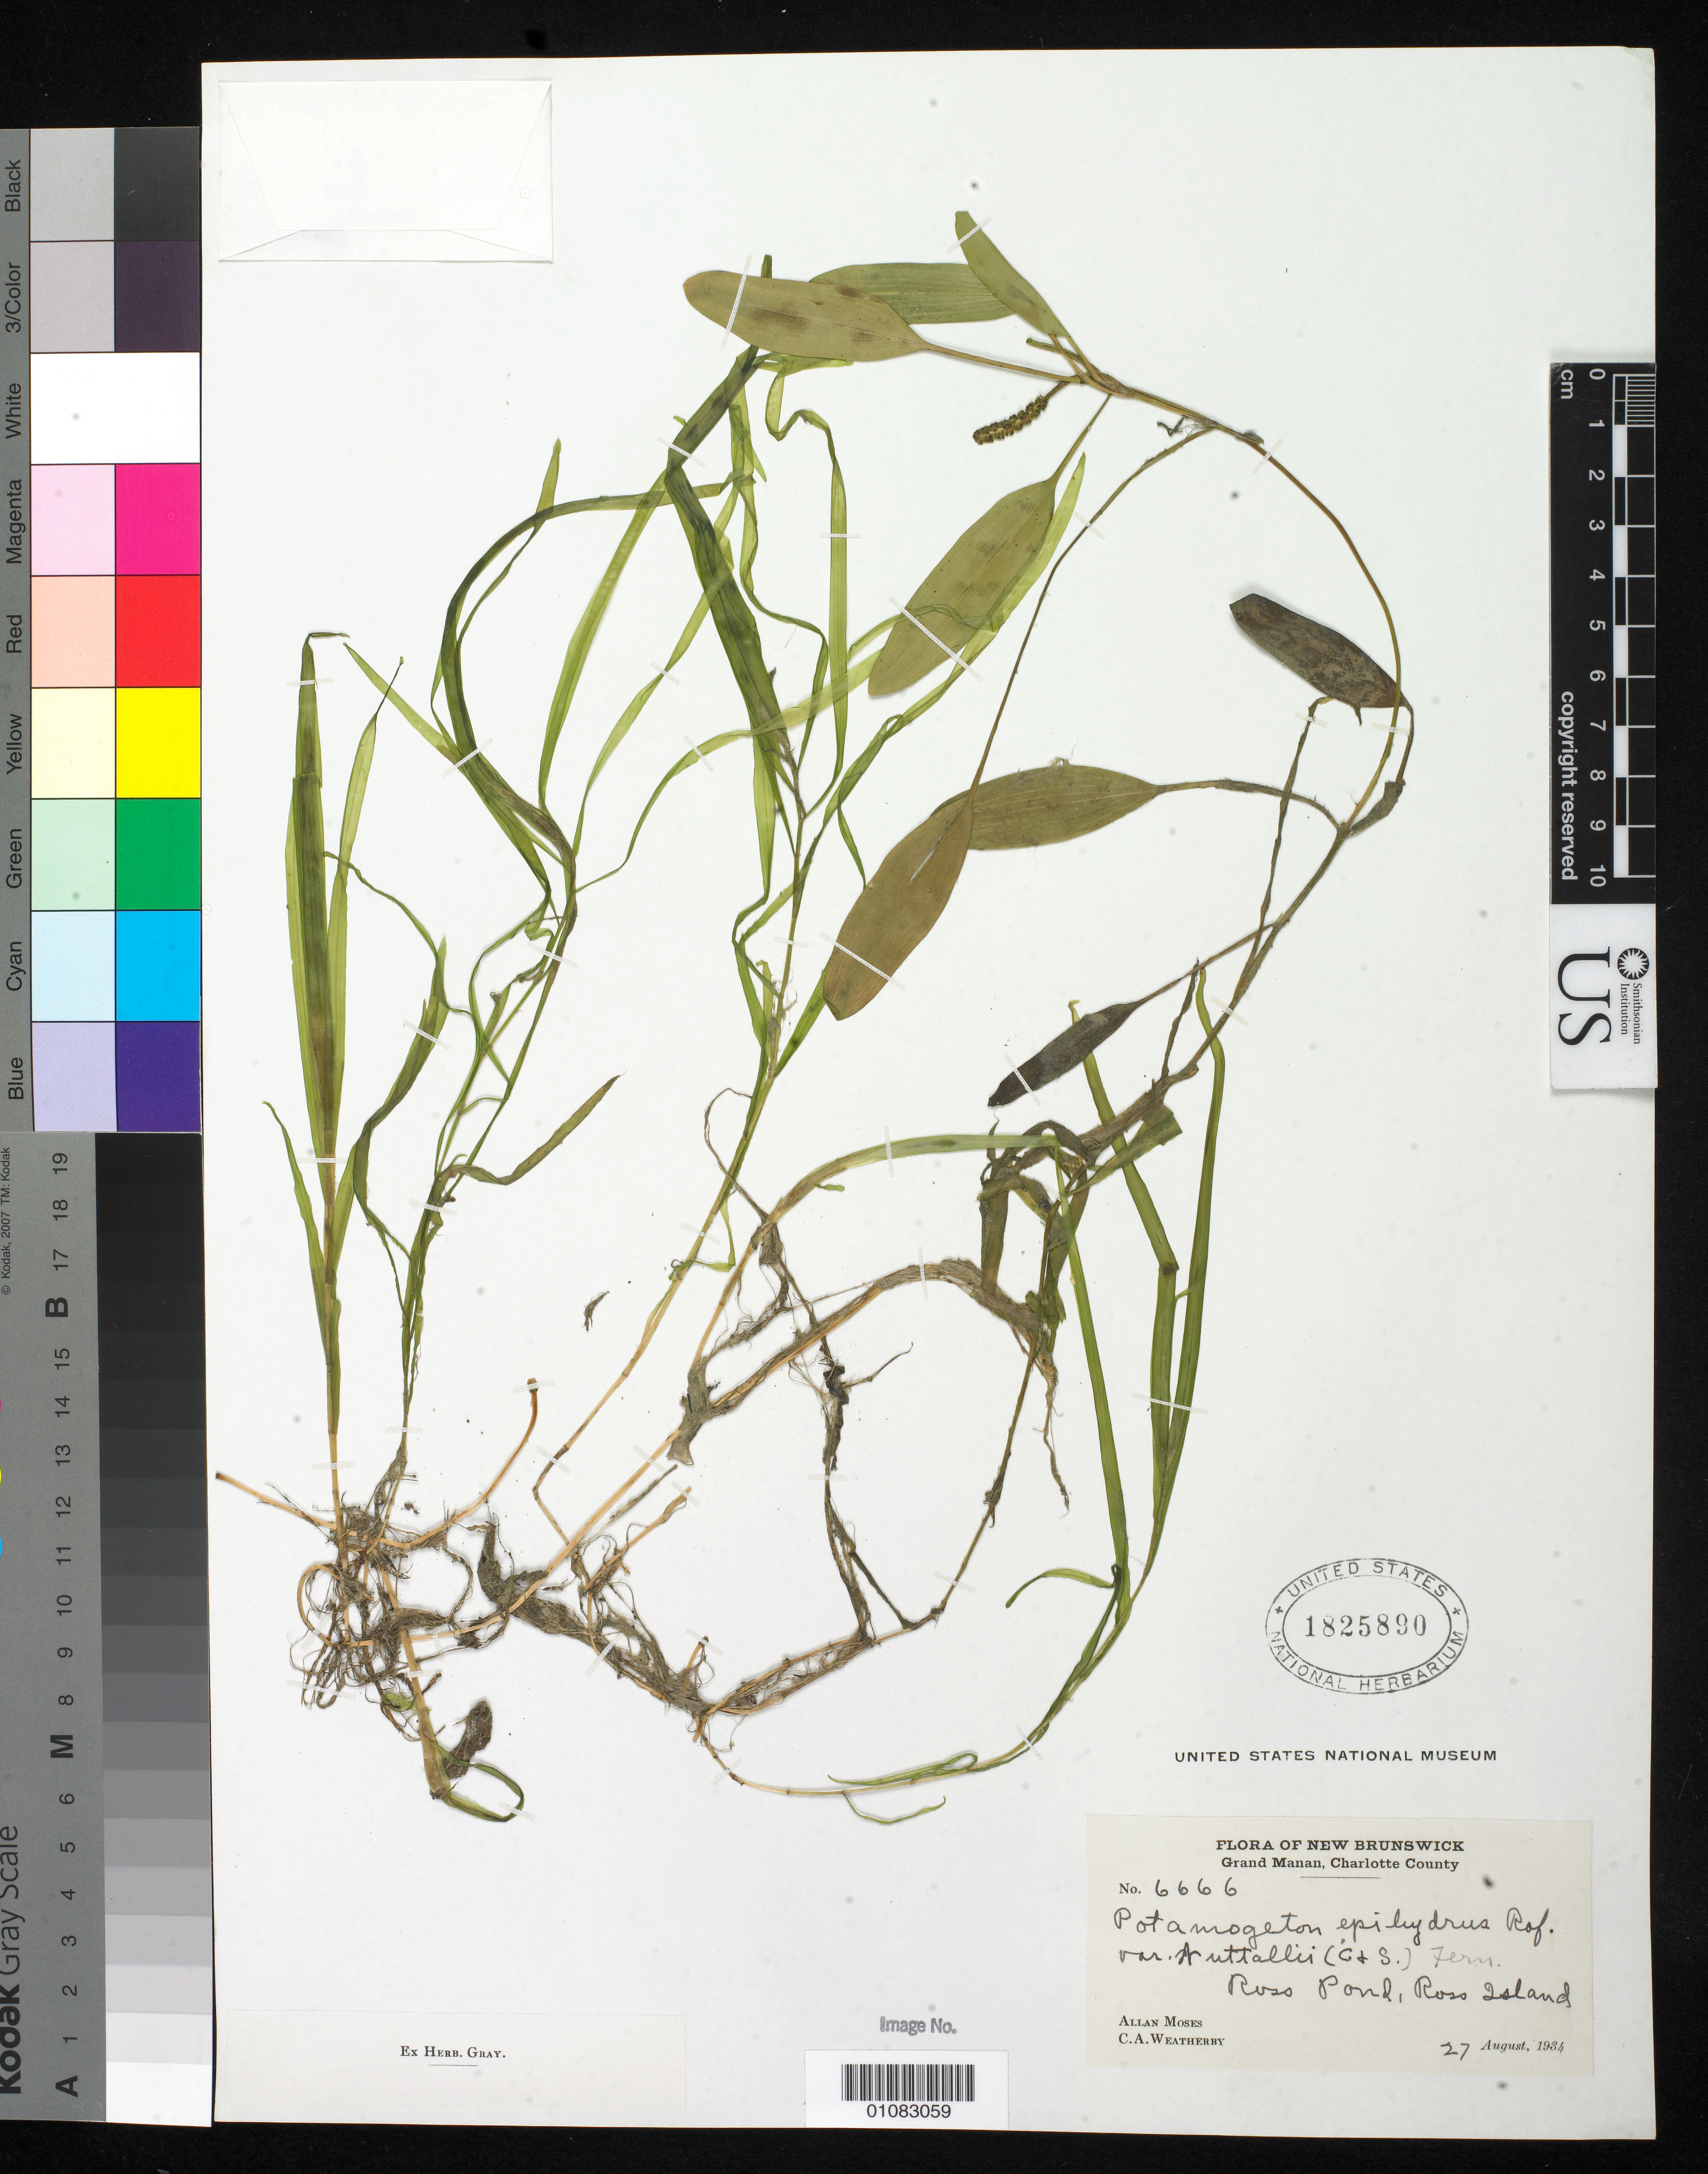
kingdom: Plantae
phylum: Tracheophyta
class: Liliopsida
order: Alismatales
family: Potamogetonaceae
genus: Potamogeton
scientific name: Potamogeton epihydrus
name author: Raf.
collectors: A. Moses & C. A. Weatherby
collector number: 6666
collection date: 1934-08-27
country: Canada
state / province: New Brunswick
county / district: Charlotte County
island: Ross Island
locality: Grand Manan, Ross Pond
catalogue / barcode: US 1825890